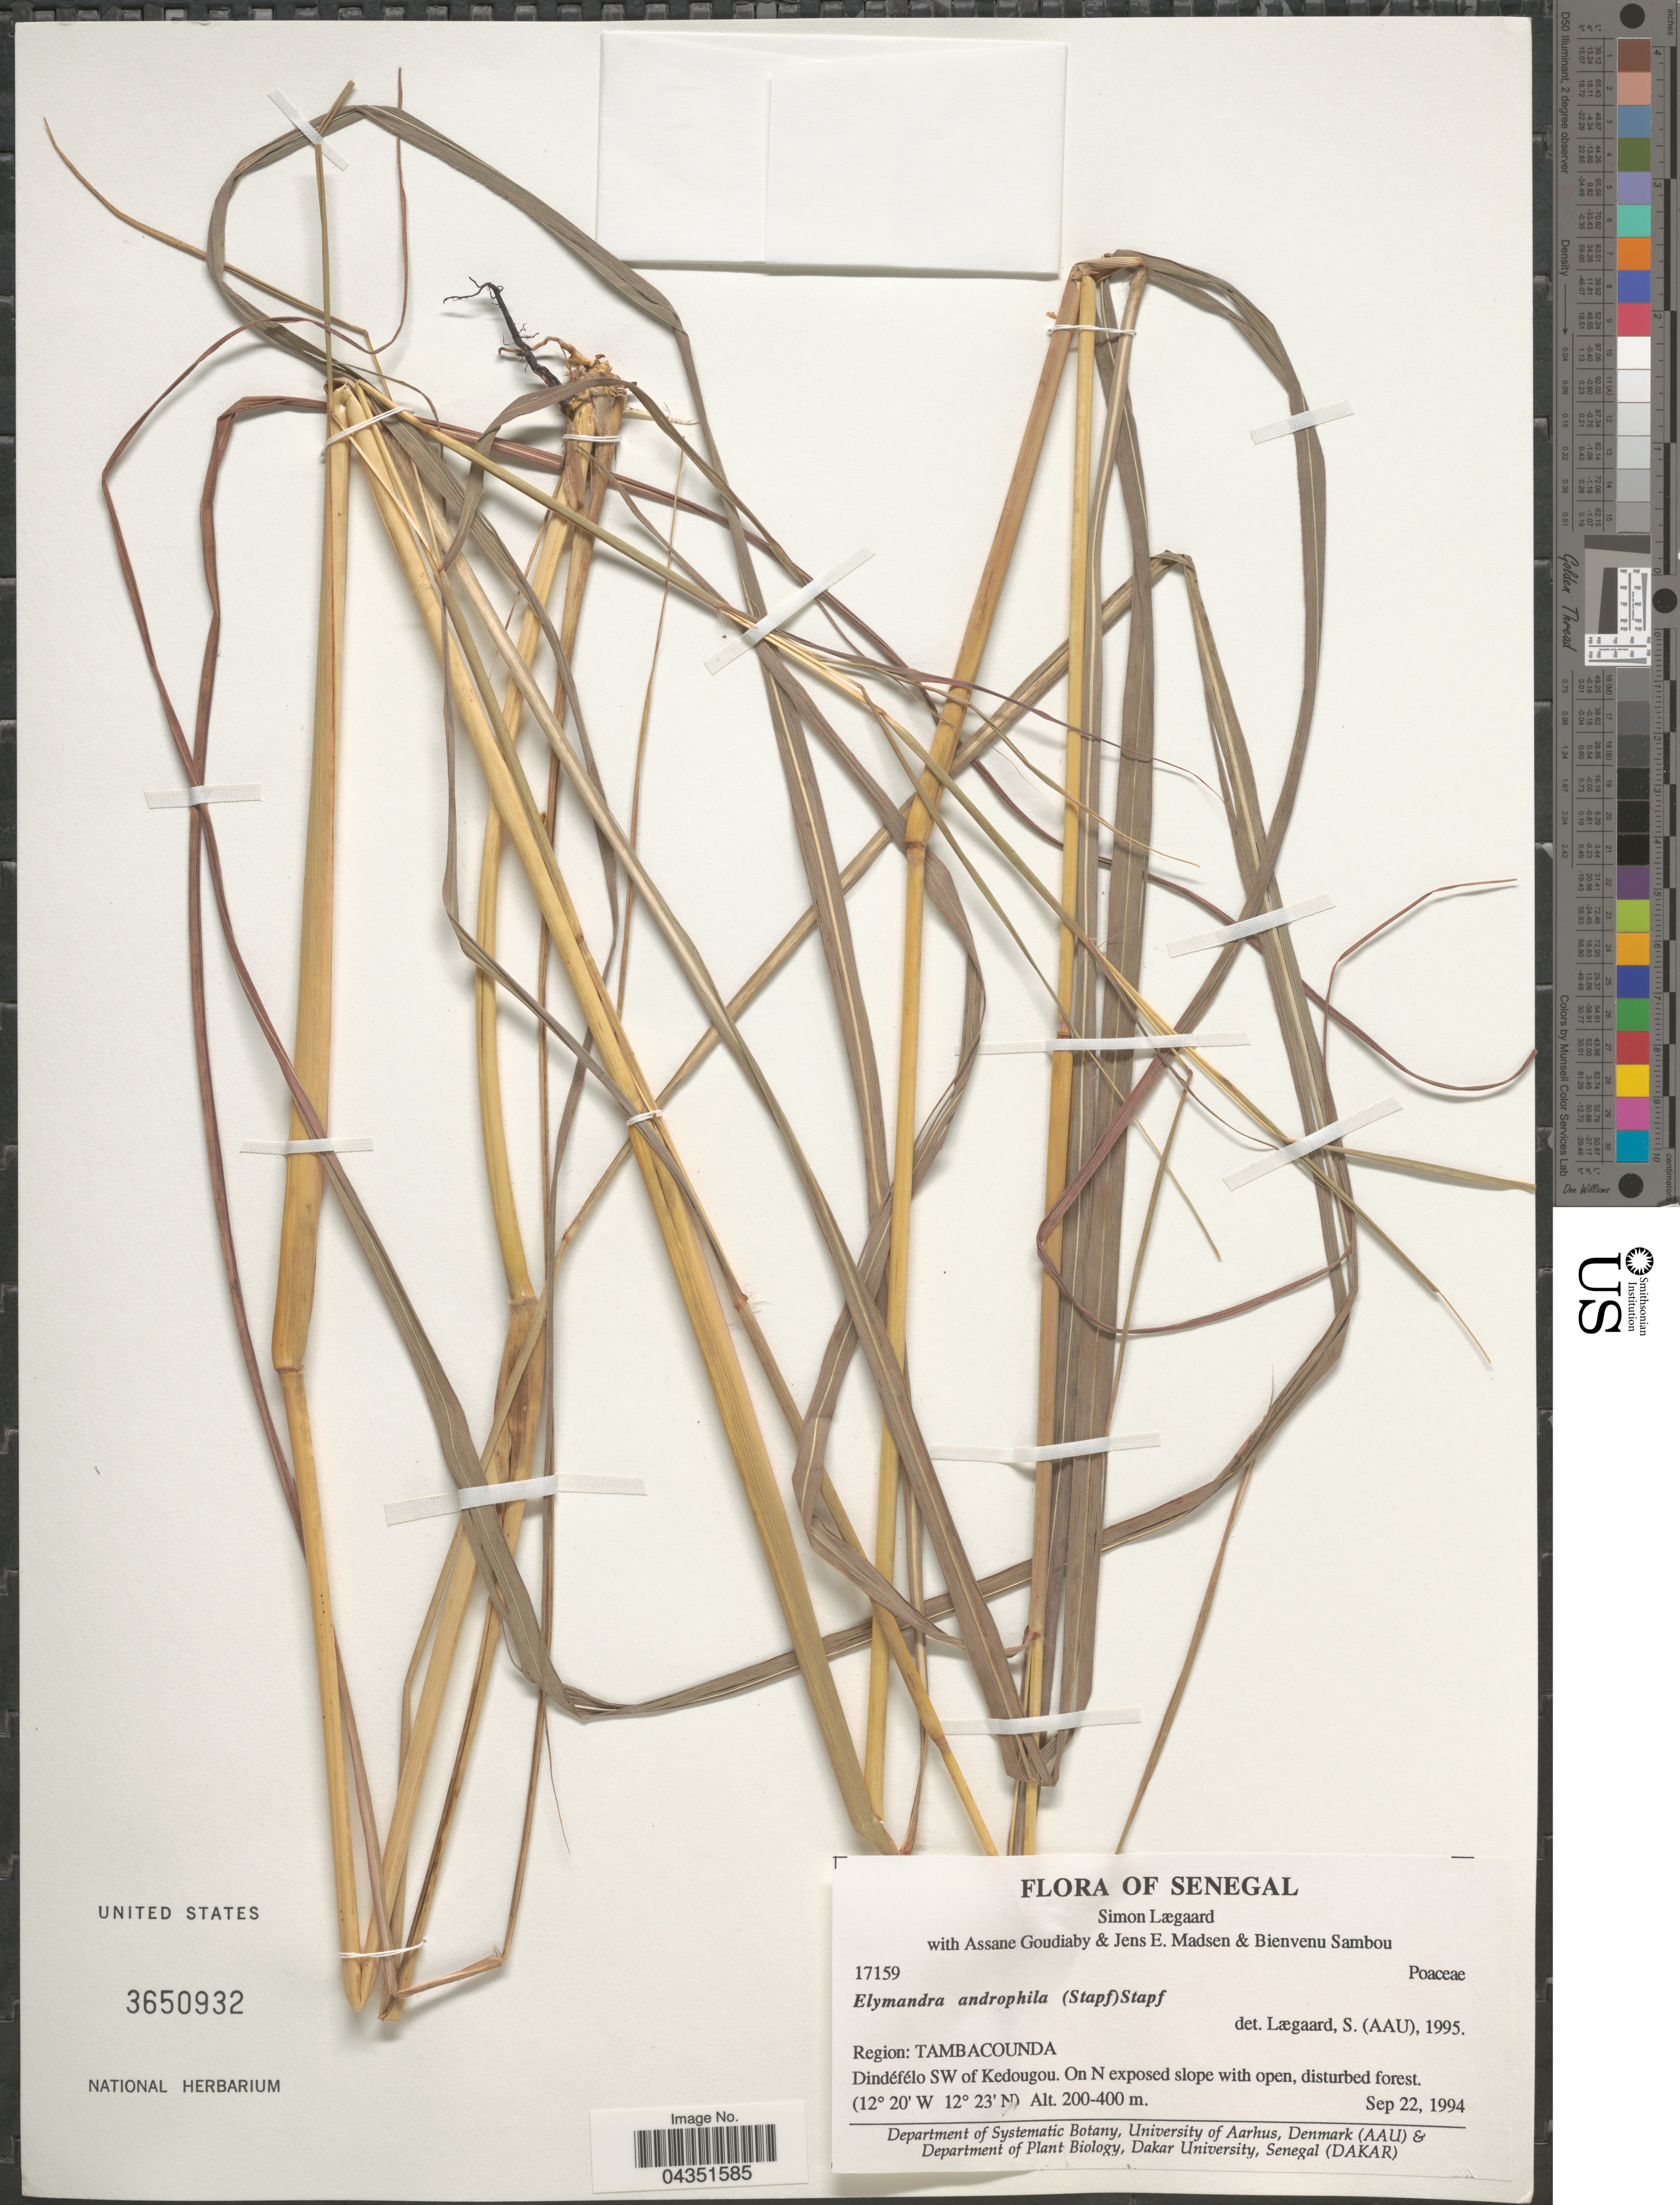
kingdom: Plantae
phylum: Tracheophyta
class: Liliopsida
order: Poales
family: Poaceae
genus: Elymandra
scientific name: Elymandra androphila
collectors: S. Lægaard, A. Goudiaby, J. E. Madsen & B. Sambou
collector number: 17159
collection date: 1994-09-22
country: Senegal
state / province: Tambacounda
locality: Region: Tambacounda. Dindéfelo SW of Kedougou. On N exposed slope with open, disturbed forest.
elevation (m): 200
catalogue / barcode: US 3650932